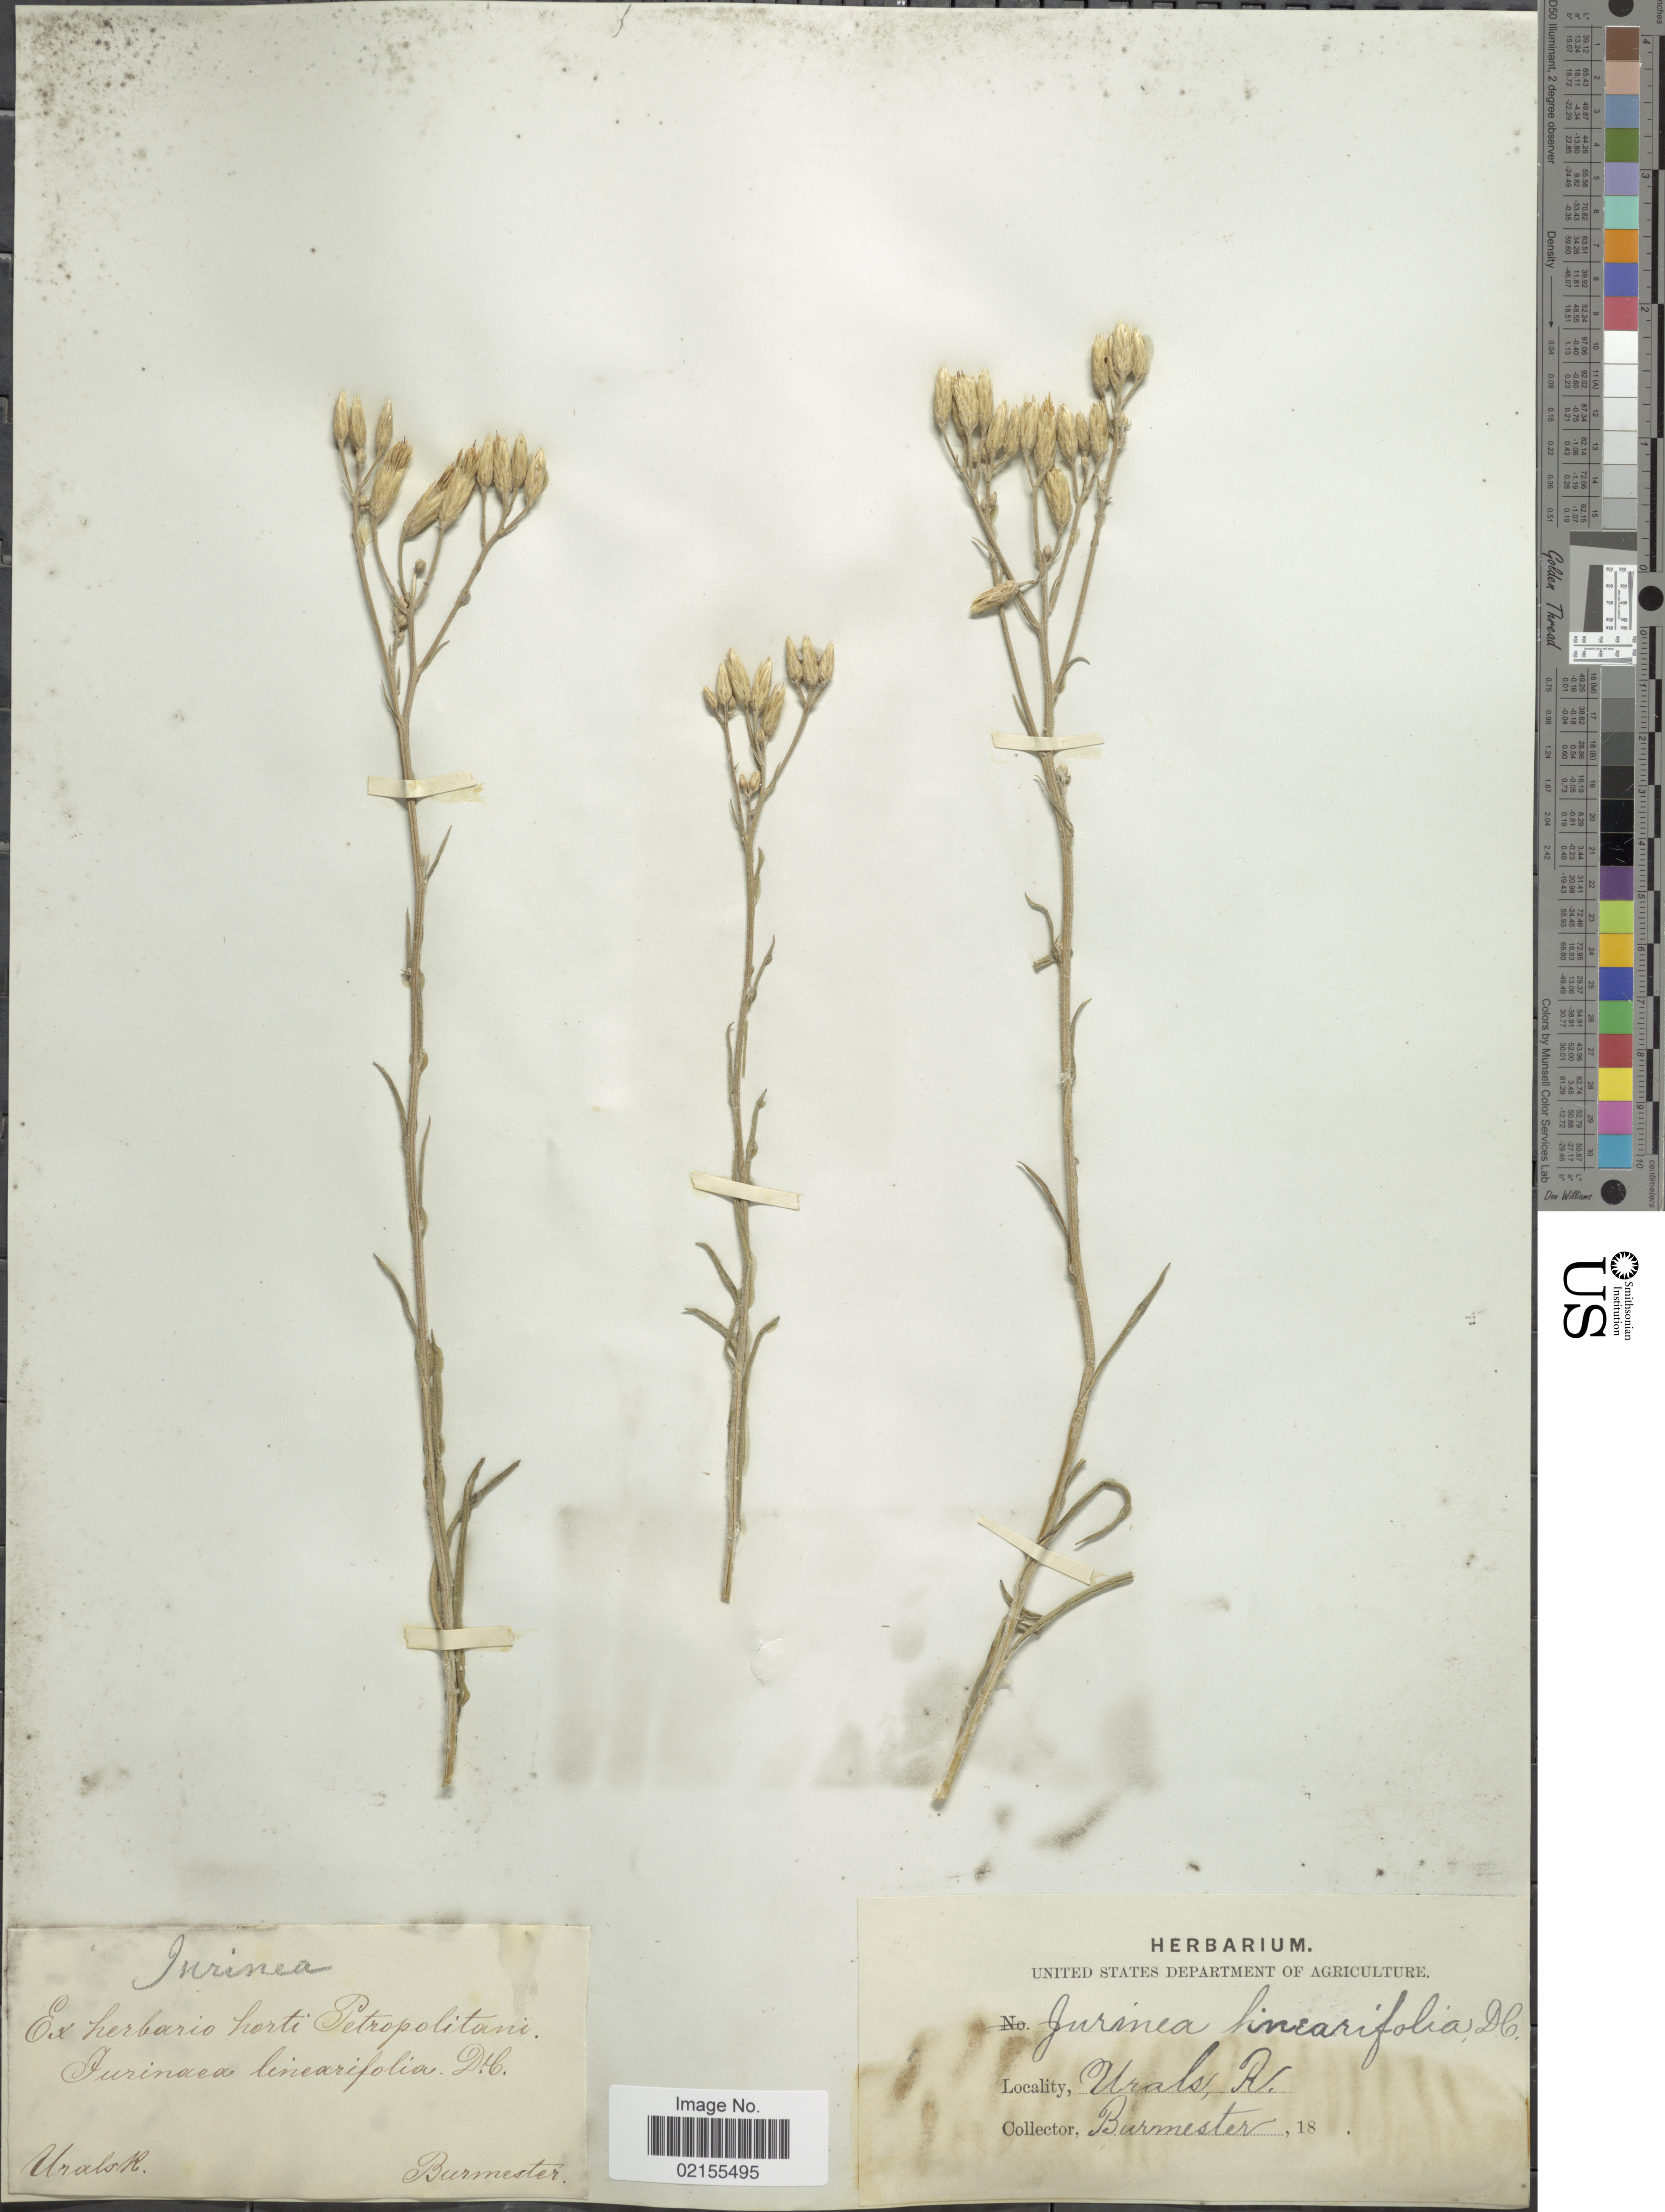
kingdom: Plantae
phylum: Tracheophyta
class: Magnoliopsida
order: Asterales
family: Asteraceae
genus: Jurinea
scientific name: Jurinea multiflora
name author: (L.) B. Fedtsch.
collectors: Burmester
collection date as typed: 18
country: Russian Federation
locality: Uralsk